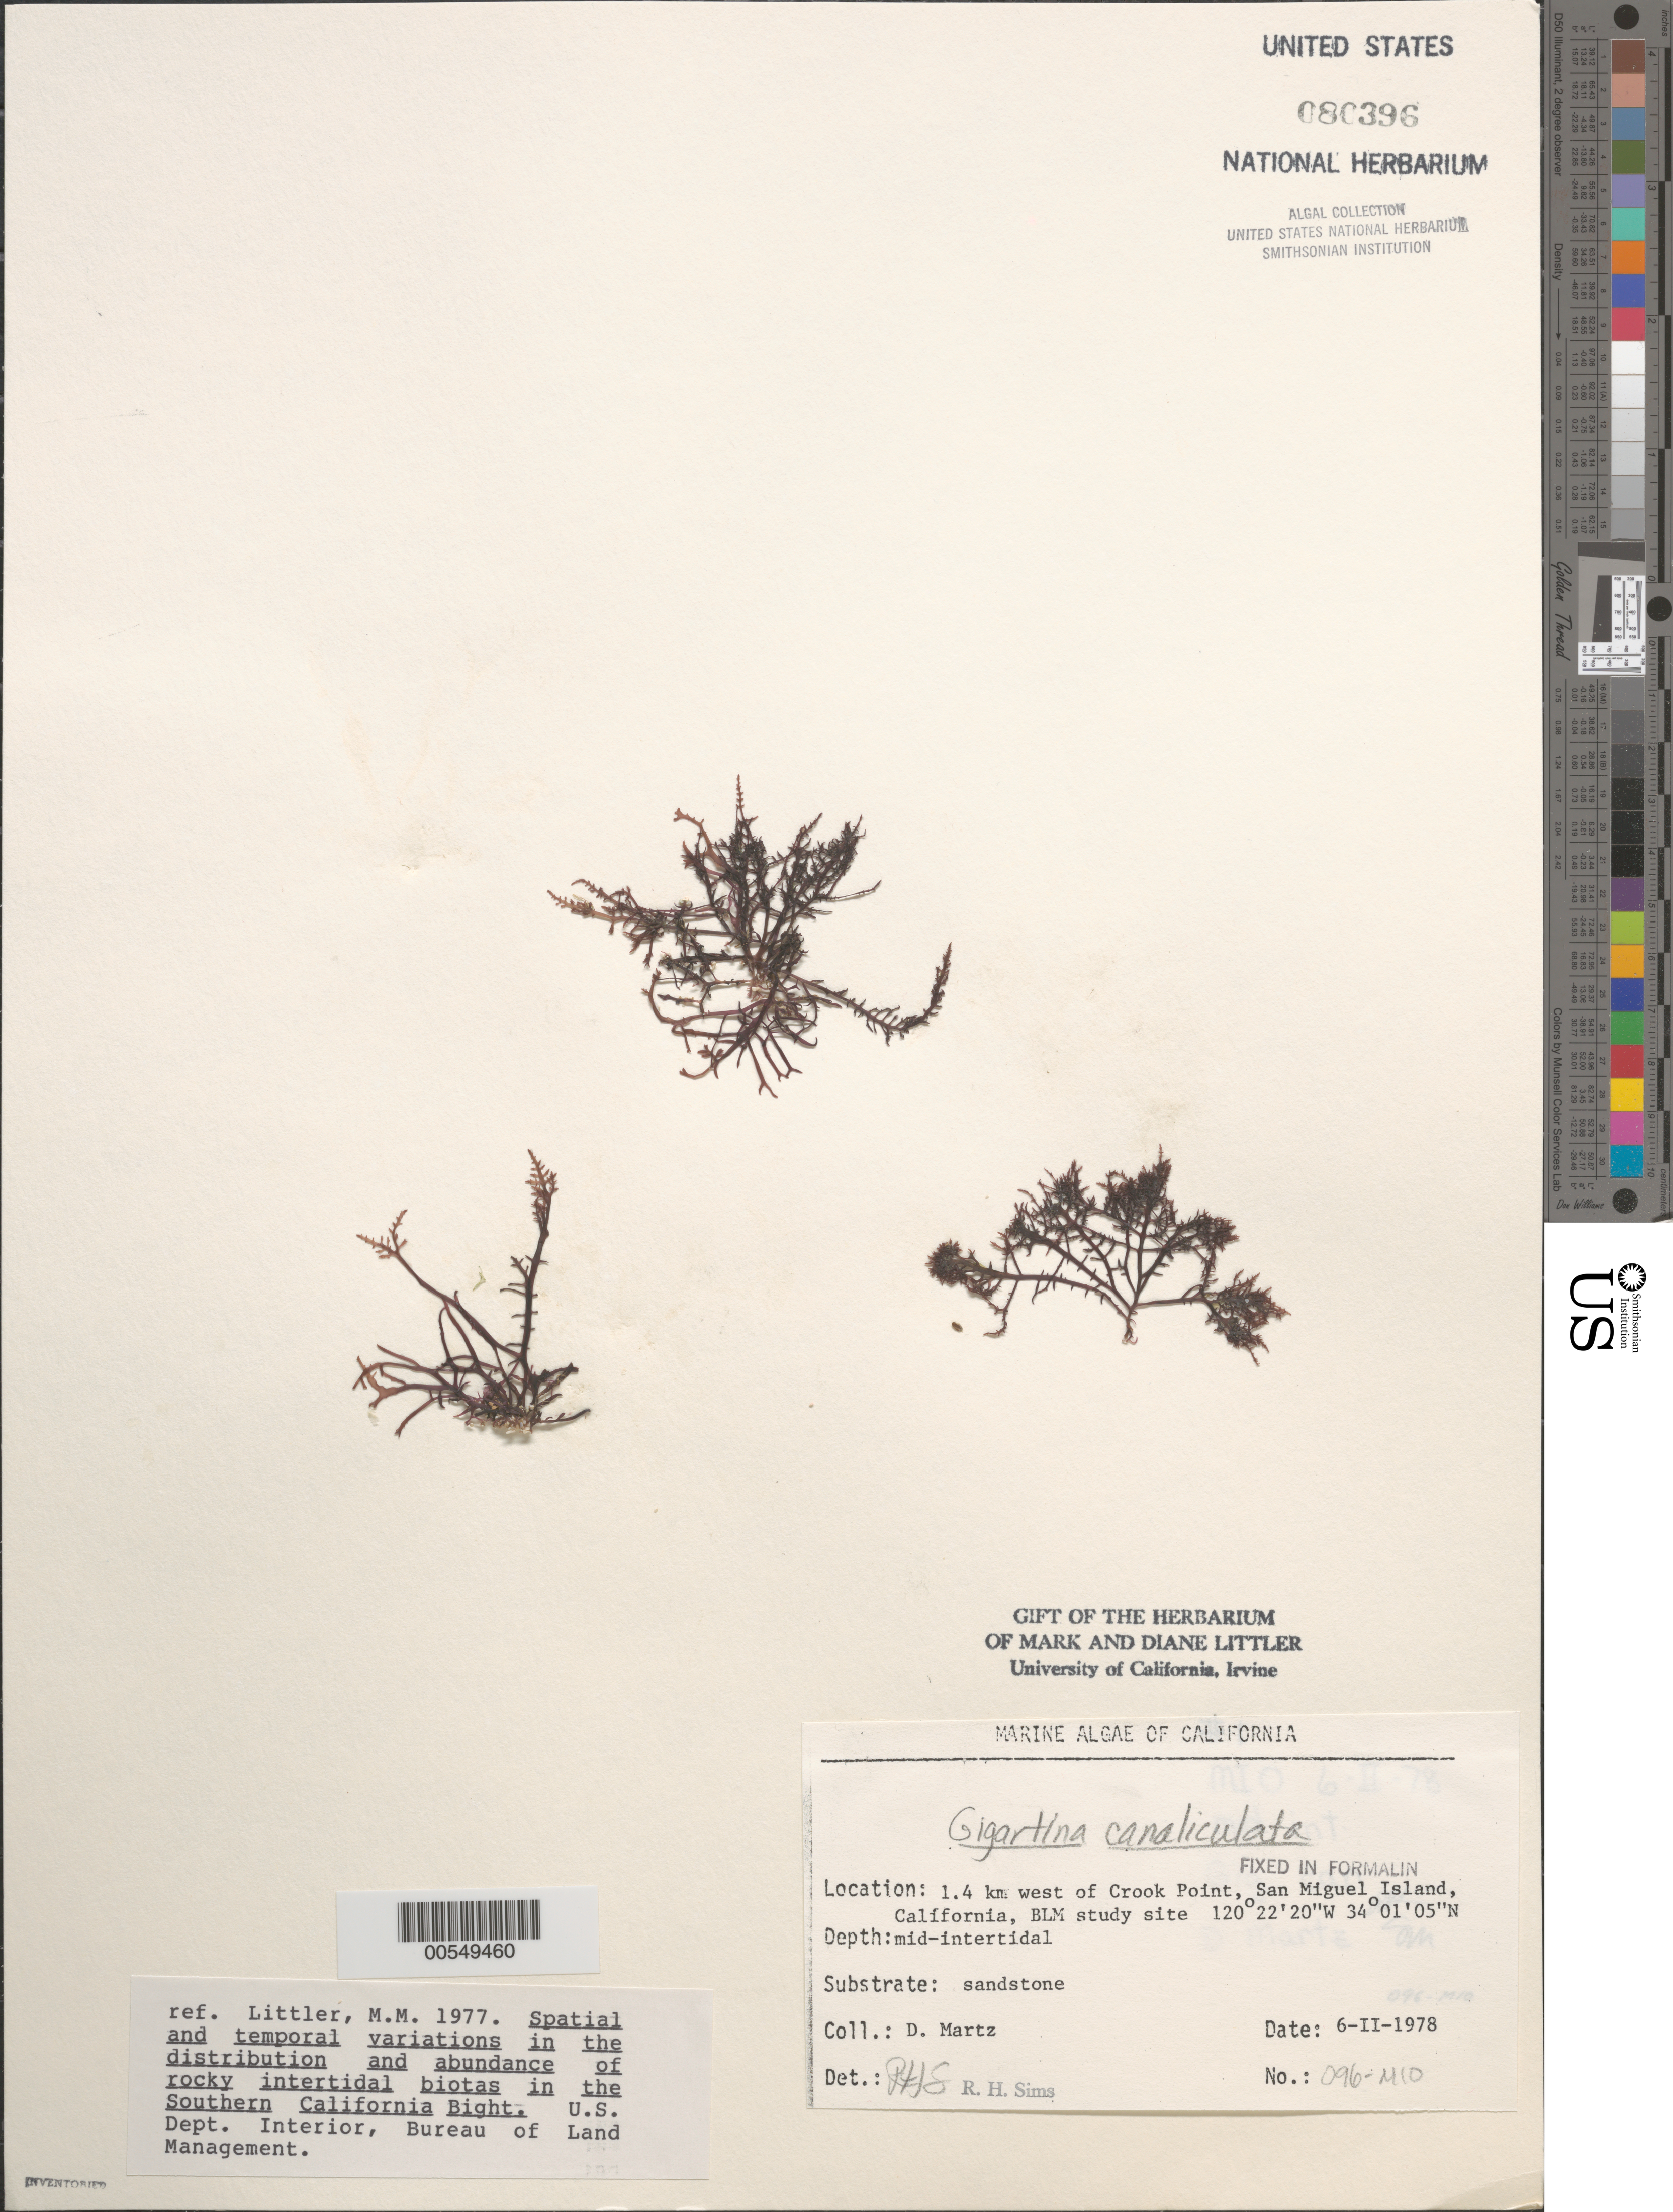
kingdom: Plantae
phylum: Rhodophyta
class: Florideophyceae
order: Gigartinales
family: Gigartinaceae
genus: Chondracanthus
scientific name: Chondracanthus canaliculatus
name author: (Harv.) Guiry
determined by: Algae name updating Project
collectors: D. Martz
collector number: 096-mio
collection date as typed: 06 Feb 1978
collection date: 1978-02-06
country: United States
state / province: California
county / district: Santa Barbara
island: San Miguel Island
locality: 1.4 km north of Crook Point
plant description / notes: BLM-SOCALBIGHT Rocky Intertidal Survey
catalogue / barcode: US 80396